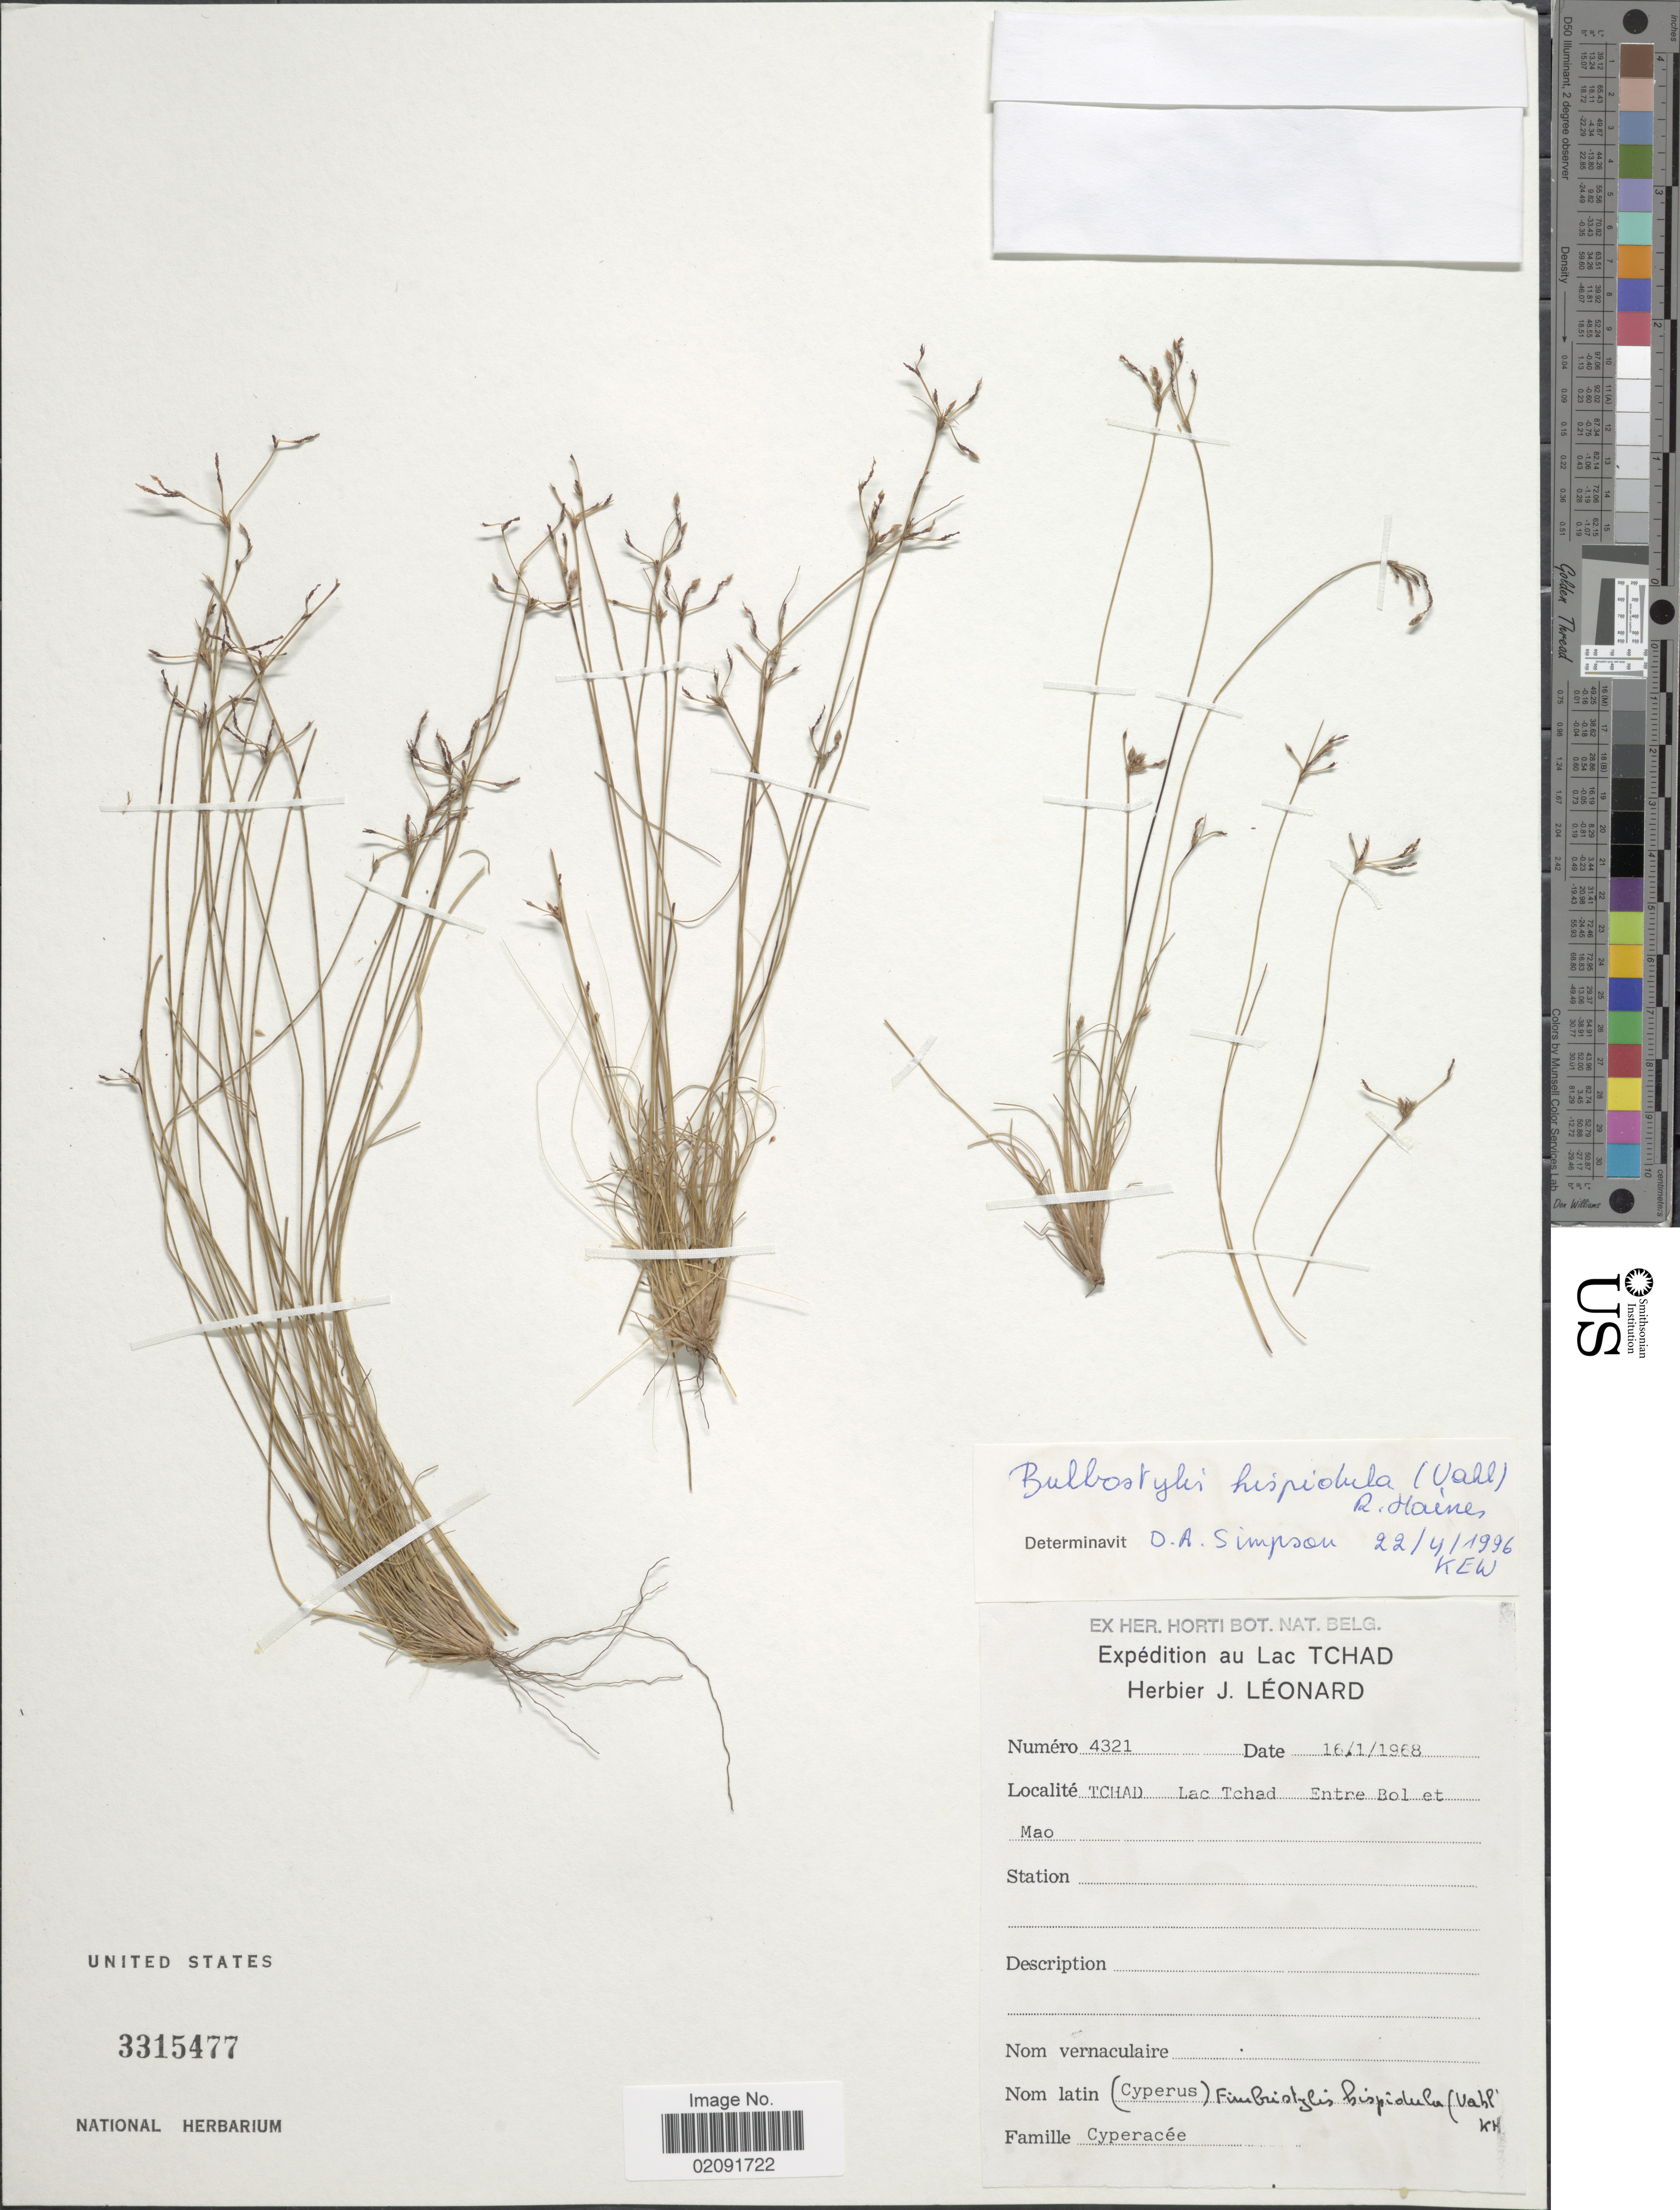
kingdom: Plantae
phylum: Tracheophyta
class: Liliopsida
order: Poales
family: Cyperaceae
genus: Bulbostylis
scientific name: Bulbostylis hispidula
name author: (Vahl) R.W. Haines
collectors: Ex Herb. J. Léonard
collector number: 4321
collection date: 1968-01-16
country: Chad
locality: Tchad. Lac Tchad Entre Bol et Mao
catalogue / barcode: US 3315477